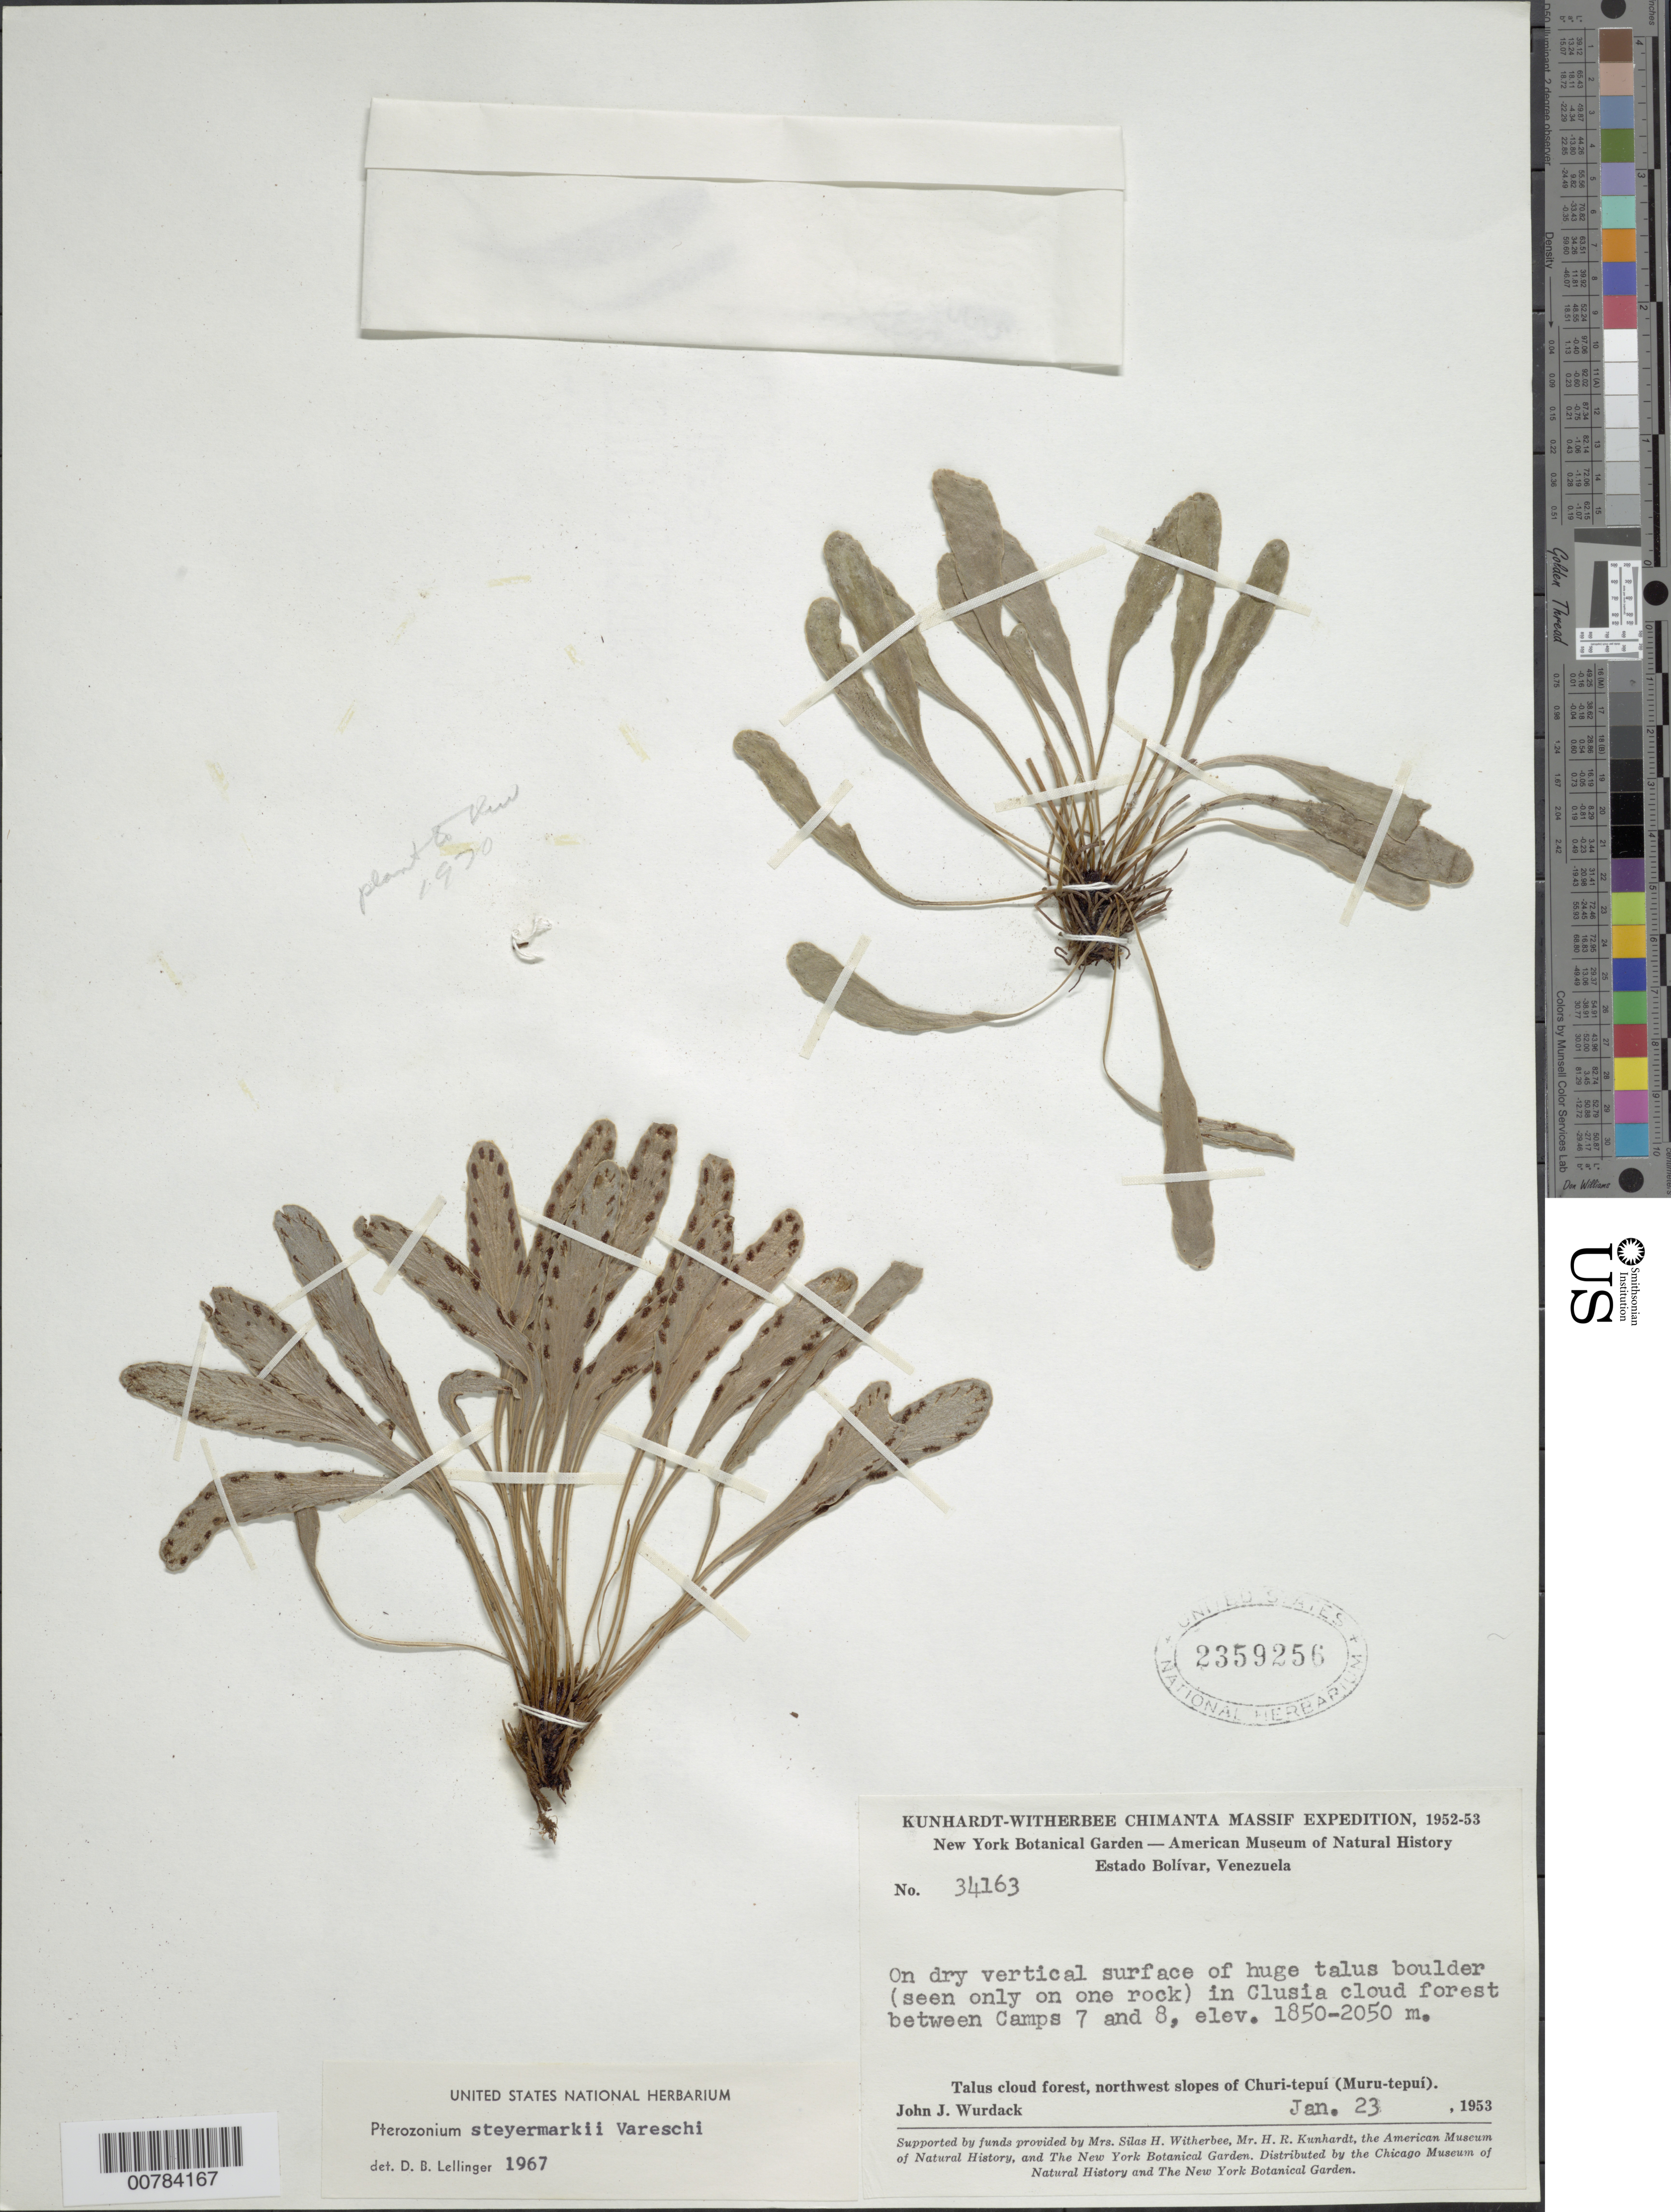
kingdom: Plantae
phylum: Tracheophyta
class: Polypodiopsida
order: Polypodiales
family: Pteridaceae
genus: Pterozonium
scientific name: Pterozonium steyermarkii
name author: Vareschi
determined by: Lellinger, David B., (BOT), Smithsonian Institution - National Museum of Natural History (UNITED STATES)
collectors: J. J. Wurdack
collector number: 34163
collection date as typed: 23-Jan-53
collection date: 1953-01-23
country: Venezuela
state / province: Bolívar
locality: Churi-tepuí (Muru-tepuí)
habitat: Dry vertical surface of huge talus boulder (see only on one rock) in cloud forest, slopes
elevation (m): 1850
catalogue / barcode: US 2359256